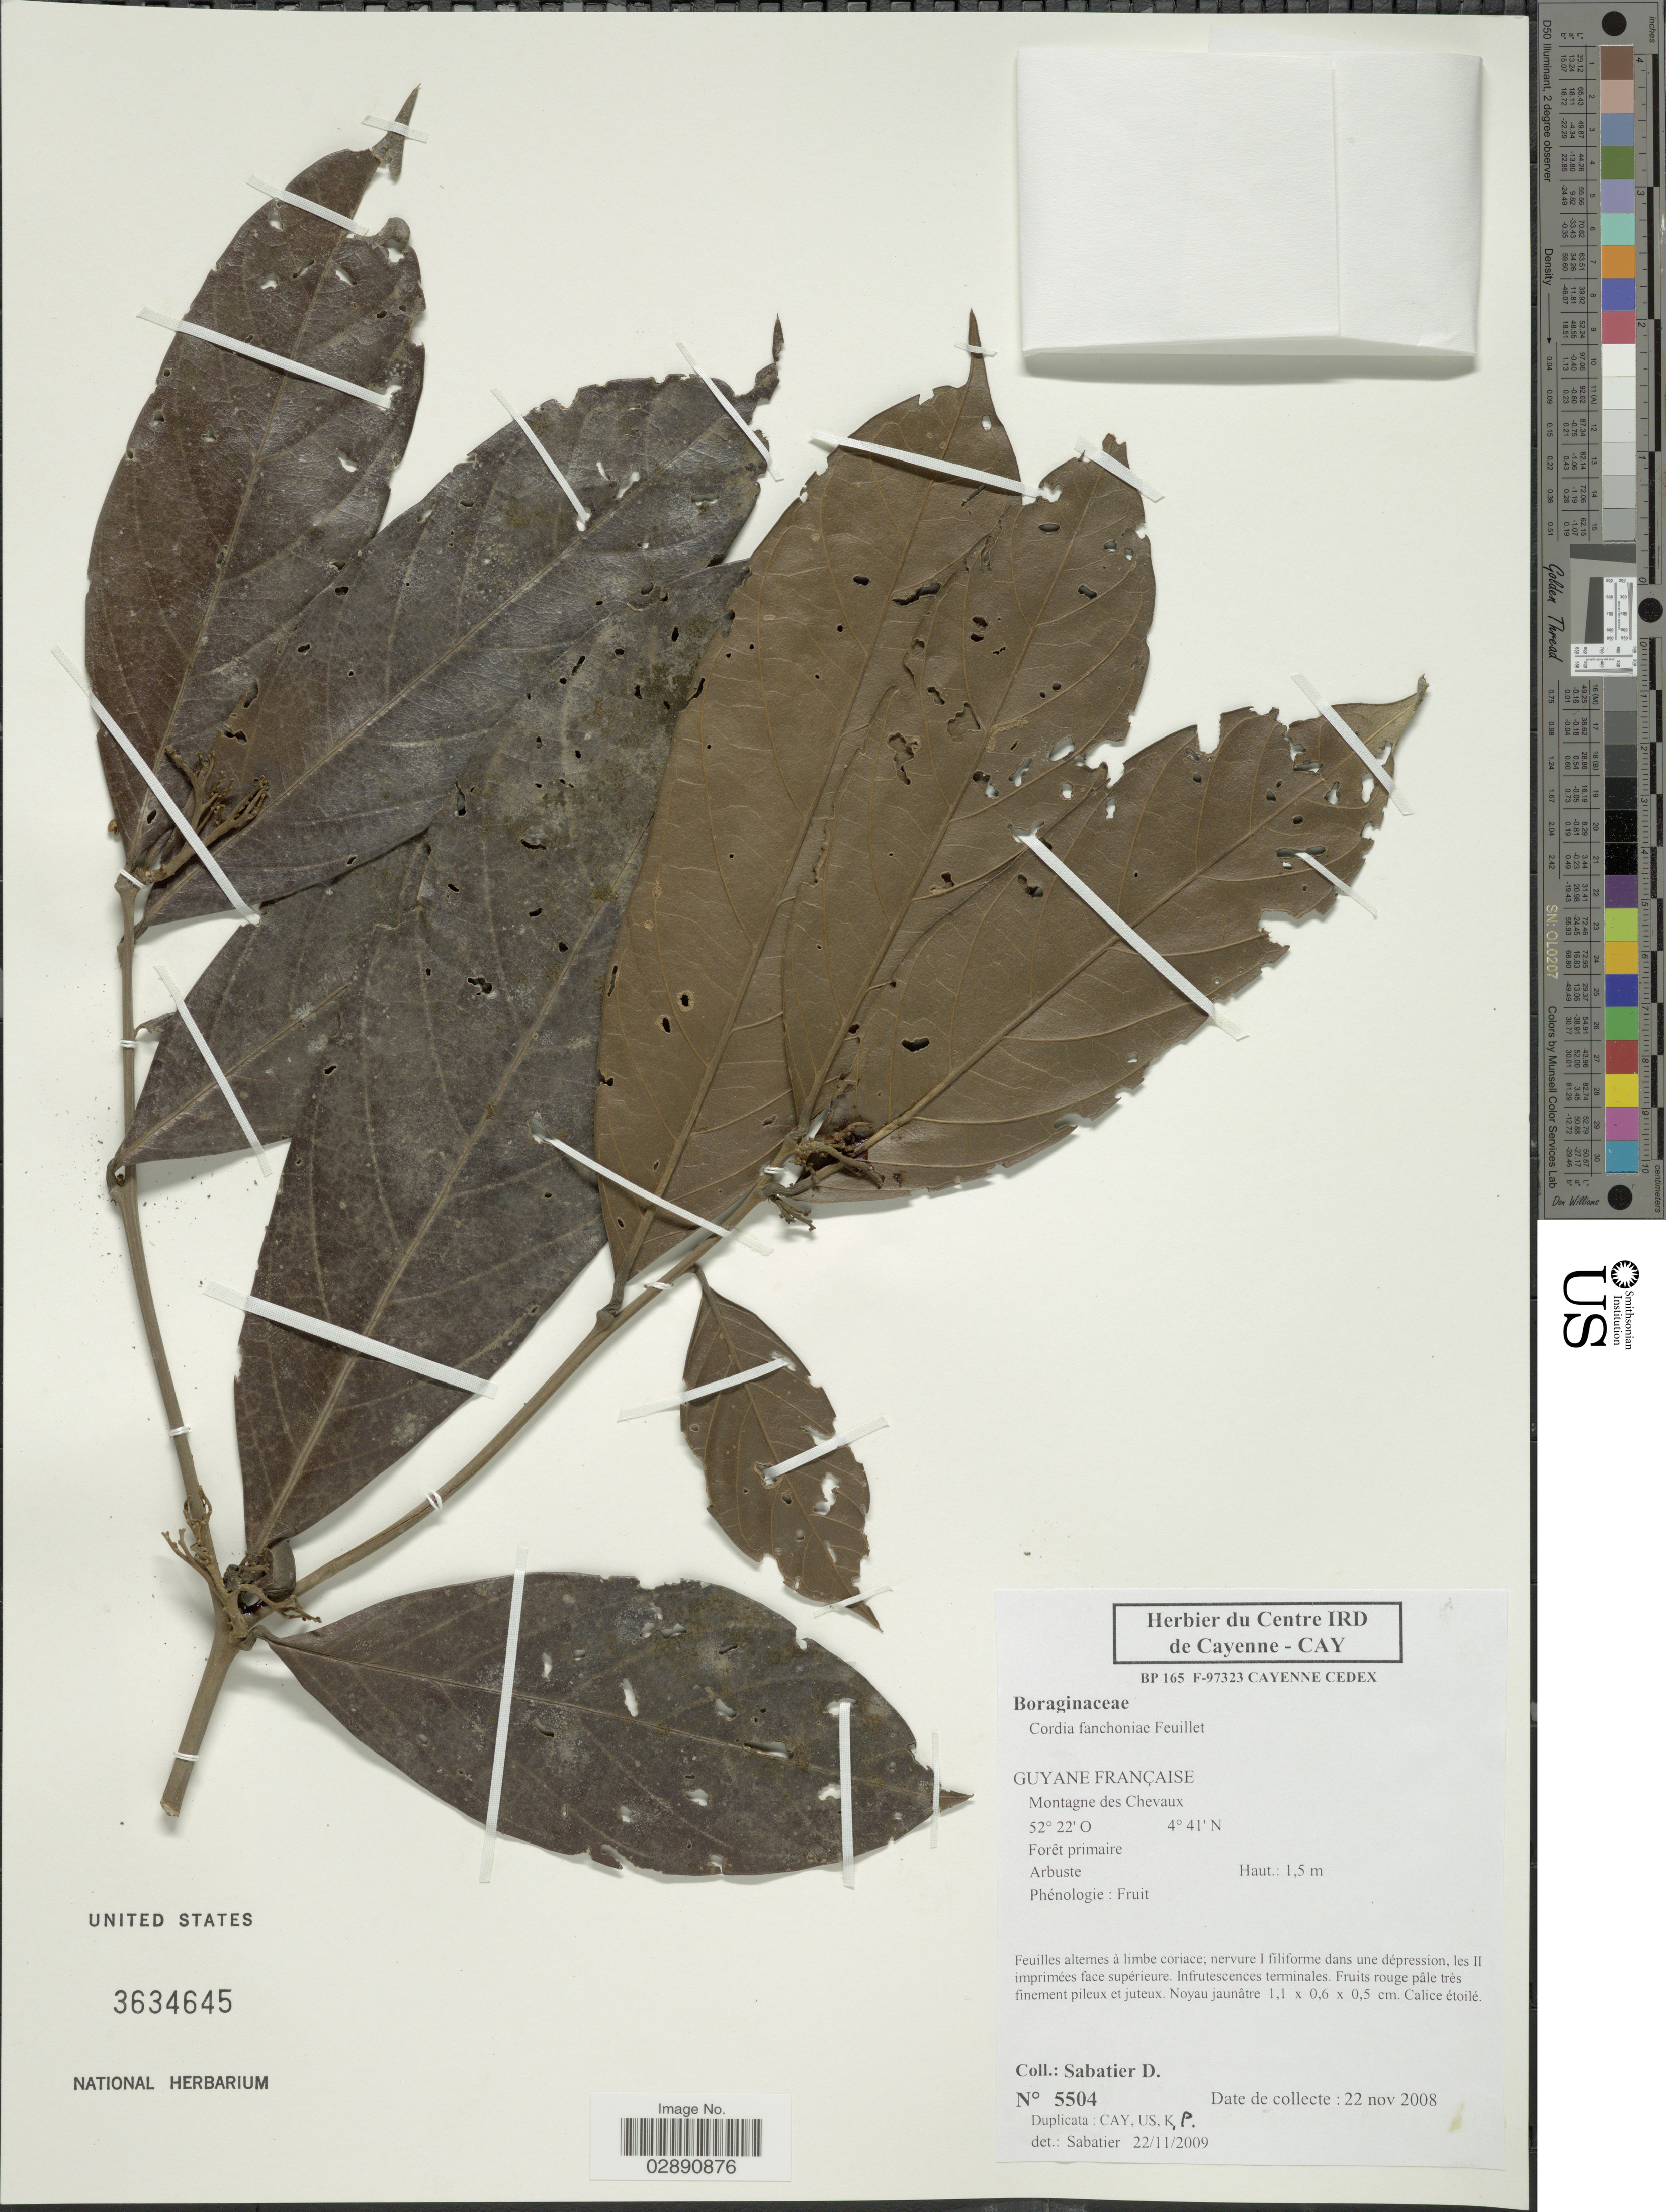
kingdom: Plantae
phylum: Tracheophyta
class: Magnoliopsida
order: Boraginales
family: Cordiaceae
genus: Cordia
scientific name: Cordia fanchoniae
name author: Feuillet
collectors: D. Sabatier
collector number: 5504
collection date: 2008-11-22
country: French Guiana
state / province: Cayenne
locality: Guyane Française. Montagnes des Chevaux.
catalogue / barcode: US 3634645